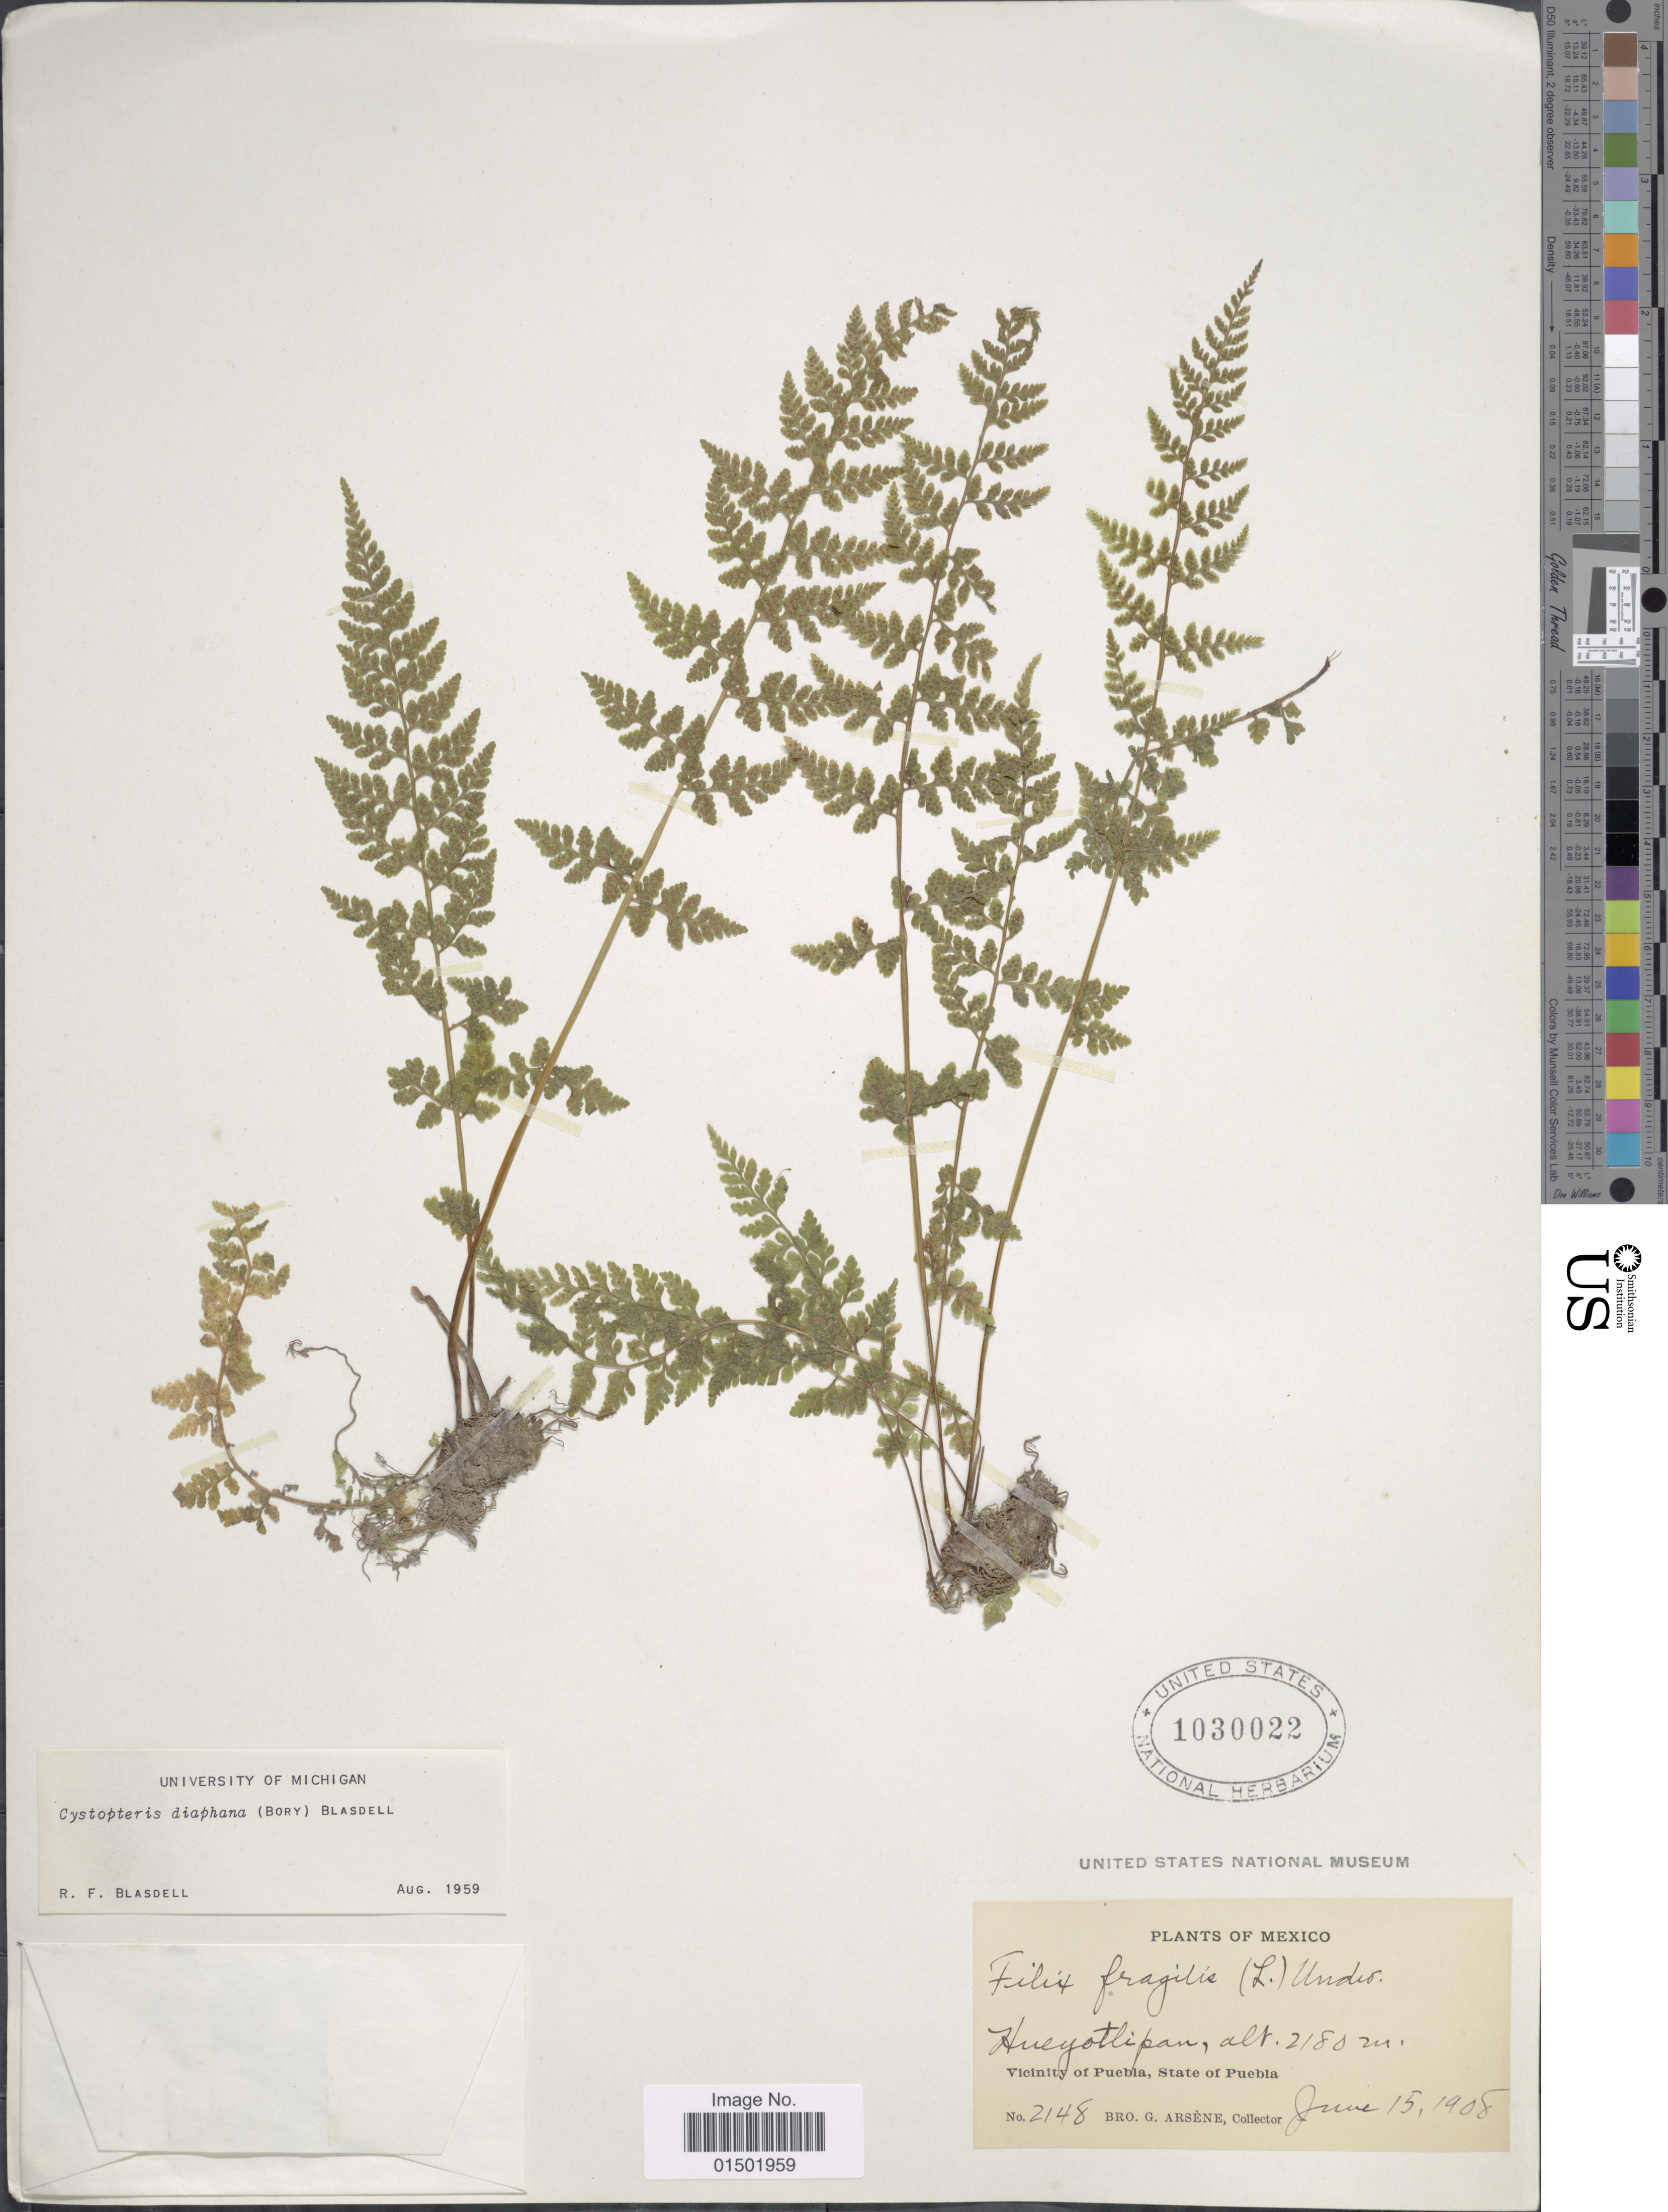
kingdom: Plantae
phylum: Tracheophyta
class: Polypodiopsida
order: Polypodiales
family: Cystopteridaceae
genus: Cystopteris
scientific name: Cystopteris diaphana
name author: (Bory) Blasdell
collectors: Bro. G. Arsène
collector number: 2148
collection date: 1908-06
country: Mexico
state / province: Puebla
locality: Hueyotlipan. Vicinity of Puebla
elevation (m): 2180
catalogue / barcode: US 1030022